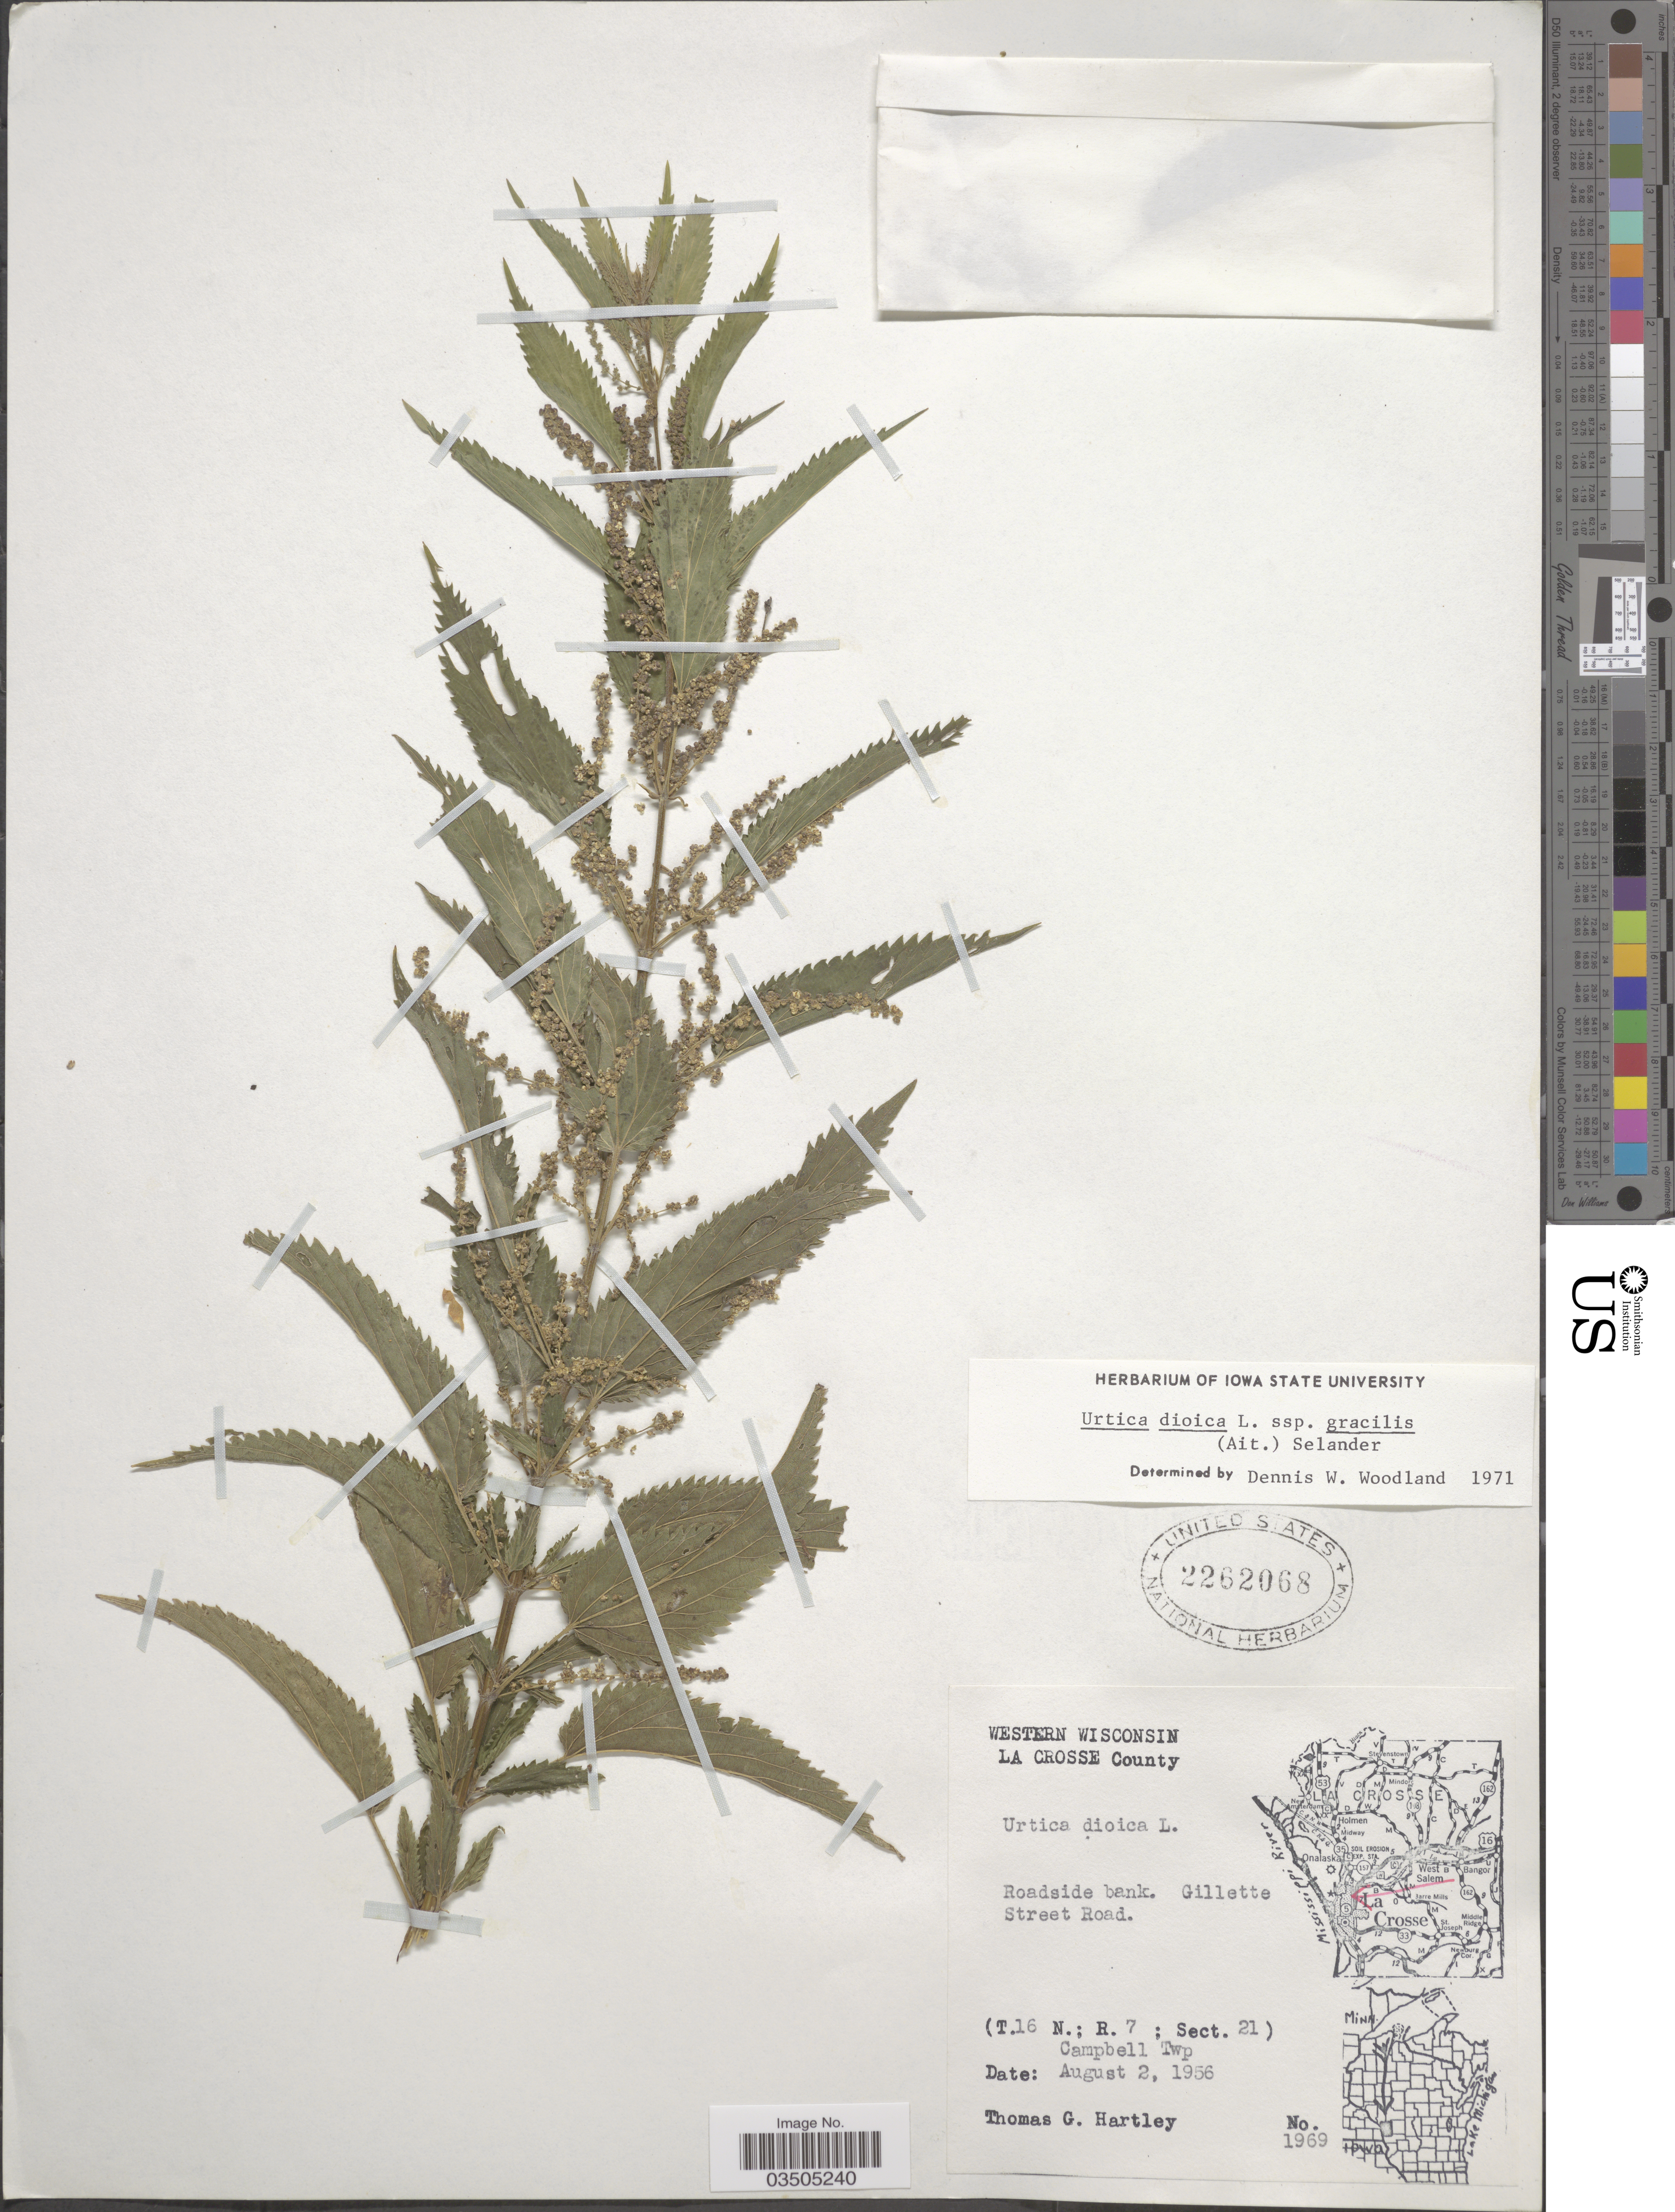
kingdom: Plantae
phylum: Tracheophyta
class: Magnoliopsida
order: Rosales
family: Urticaceae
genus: Urtica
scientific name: Urtica dioica subsp. gracilis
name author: L.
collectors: T. G. Hartley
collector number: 1969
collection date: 1956-08-02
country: United States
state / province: Wisconsin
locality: Western Wisconsin. La Crosse County. Roadside bank. Gillette Street Road. (T.16 N.; R. 7; Sect. 21) Campbell Twp.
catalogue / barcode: US 2262068